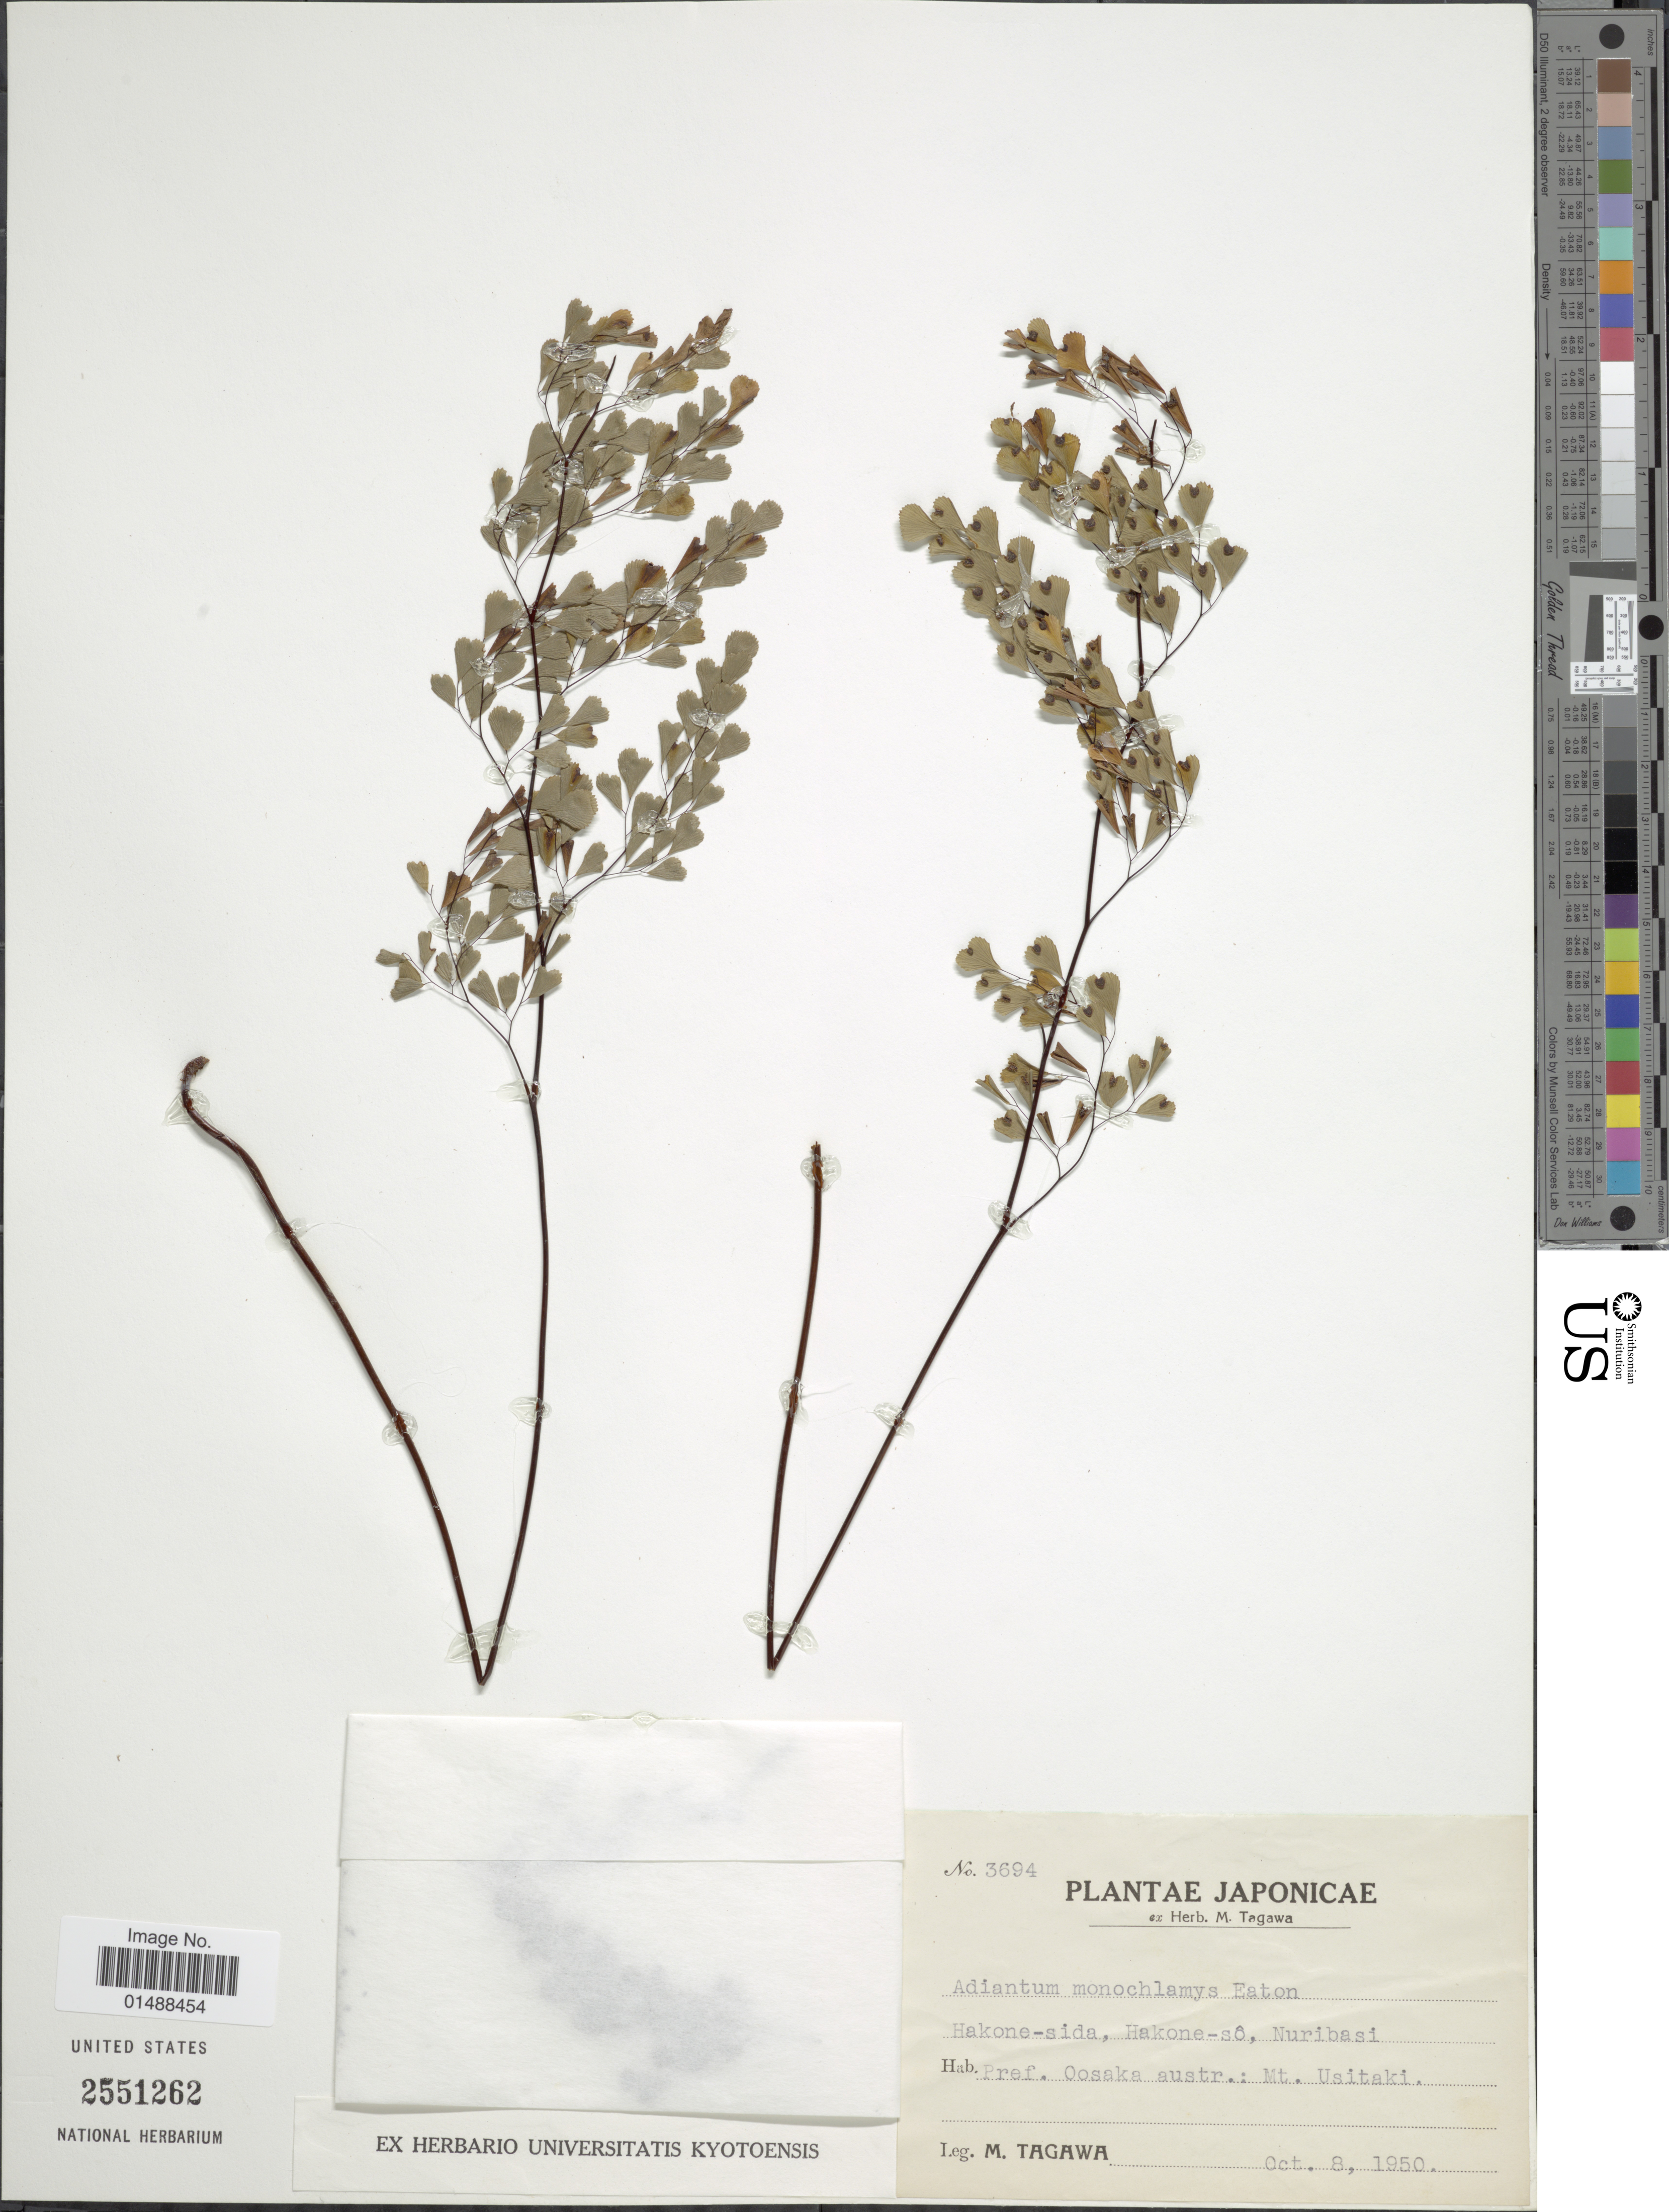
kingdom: Plantae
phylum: Tracheophyta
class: Polypodiopsida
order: Polypodiales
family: Pteridaceae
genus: Adiantum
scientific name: Adiantum monochlamys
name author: D.C. Eaton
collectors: M. Tagawa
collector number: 3694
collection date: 1950-10-08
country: Japan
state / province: Osaka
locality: Japonicae, Hakone-sida, Hakone-sô, Nuribasi. Pref. Oosaka austr.: Mt. Usitaki.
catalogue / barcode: US 2551262